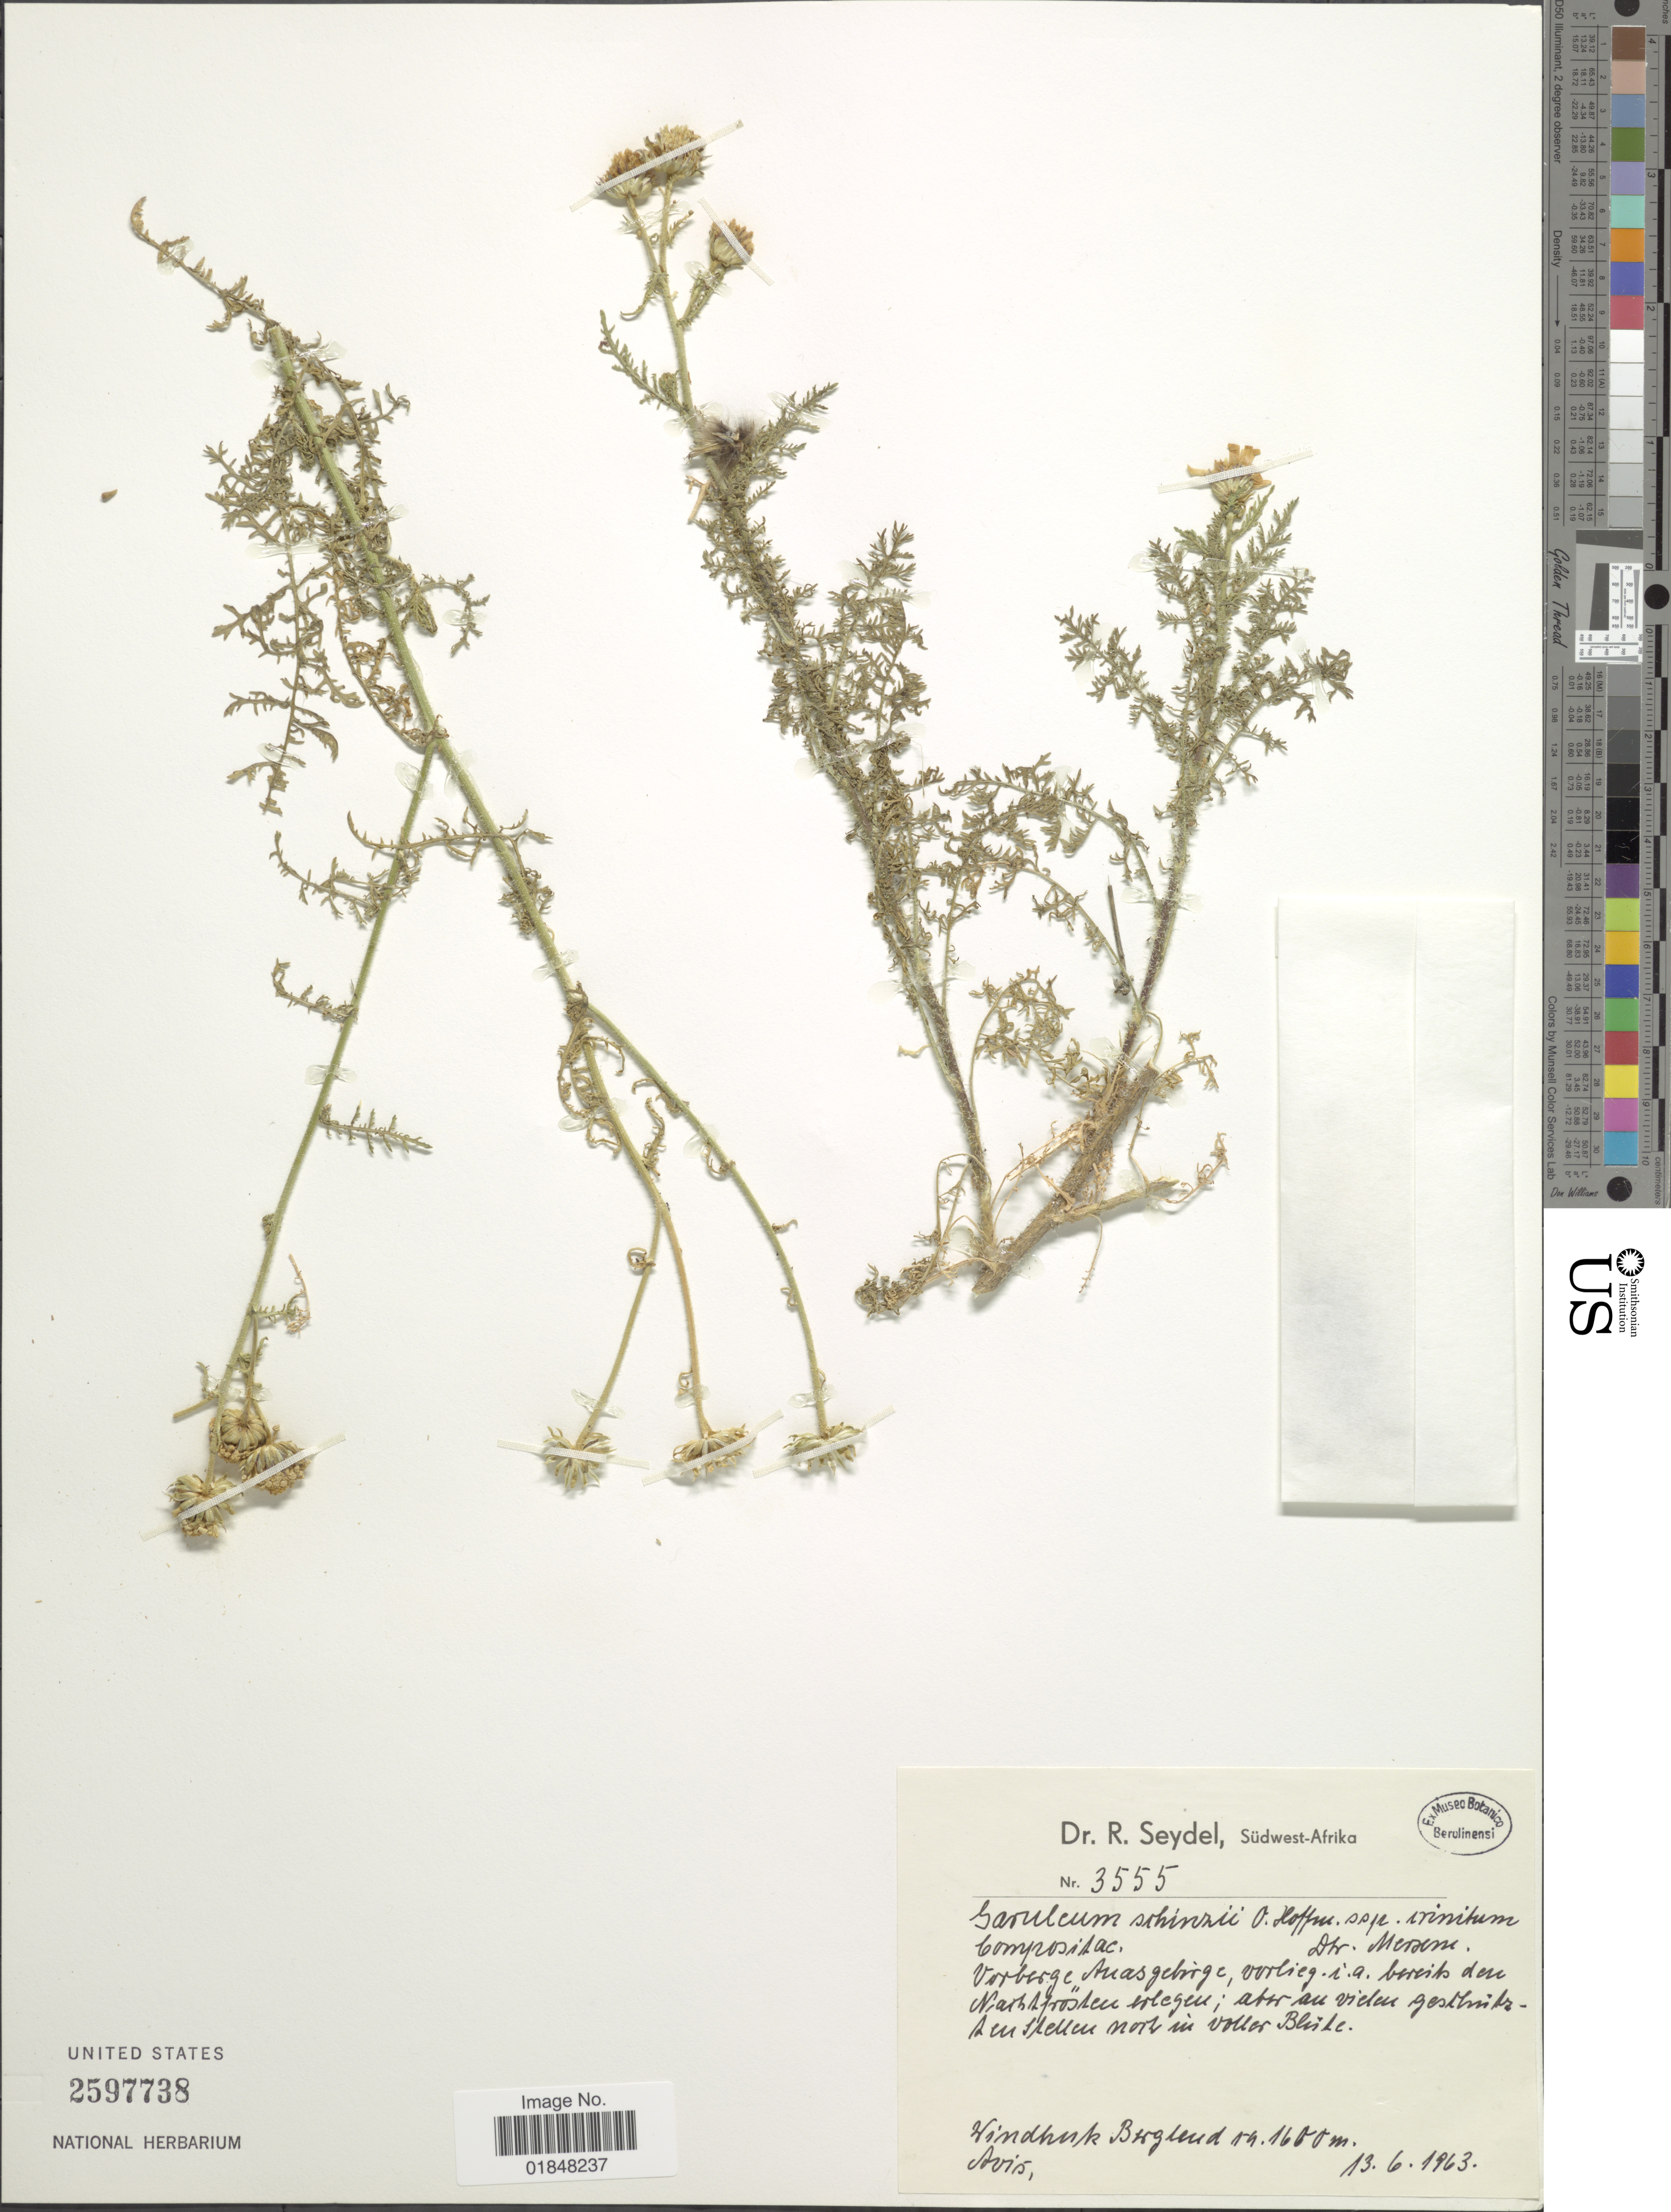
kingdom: Plantae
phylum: Tracheophyta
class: Magnoliopsida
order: Asterales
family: Asteraceae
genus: Garuleum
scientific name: Garuleum schinzii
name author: O. Hoffm.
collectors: R. Seydel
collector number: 3555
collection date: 1963-06-13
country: Namibia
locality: Sudwest Afrika, Windhuk Bergland, Avis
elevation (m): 1600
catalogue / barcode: US 2597738